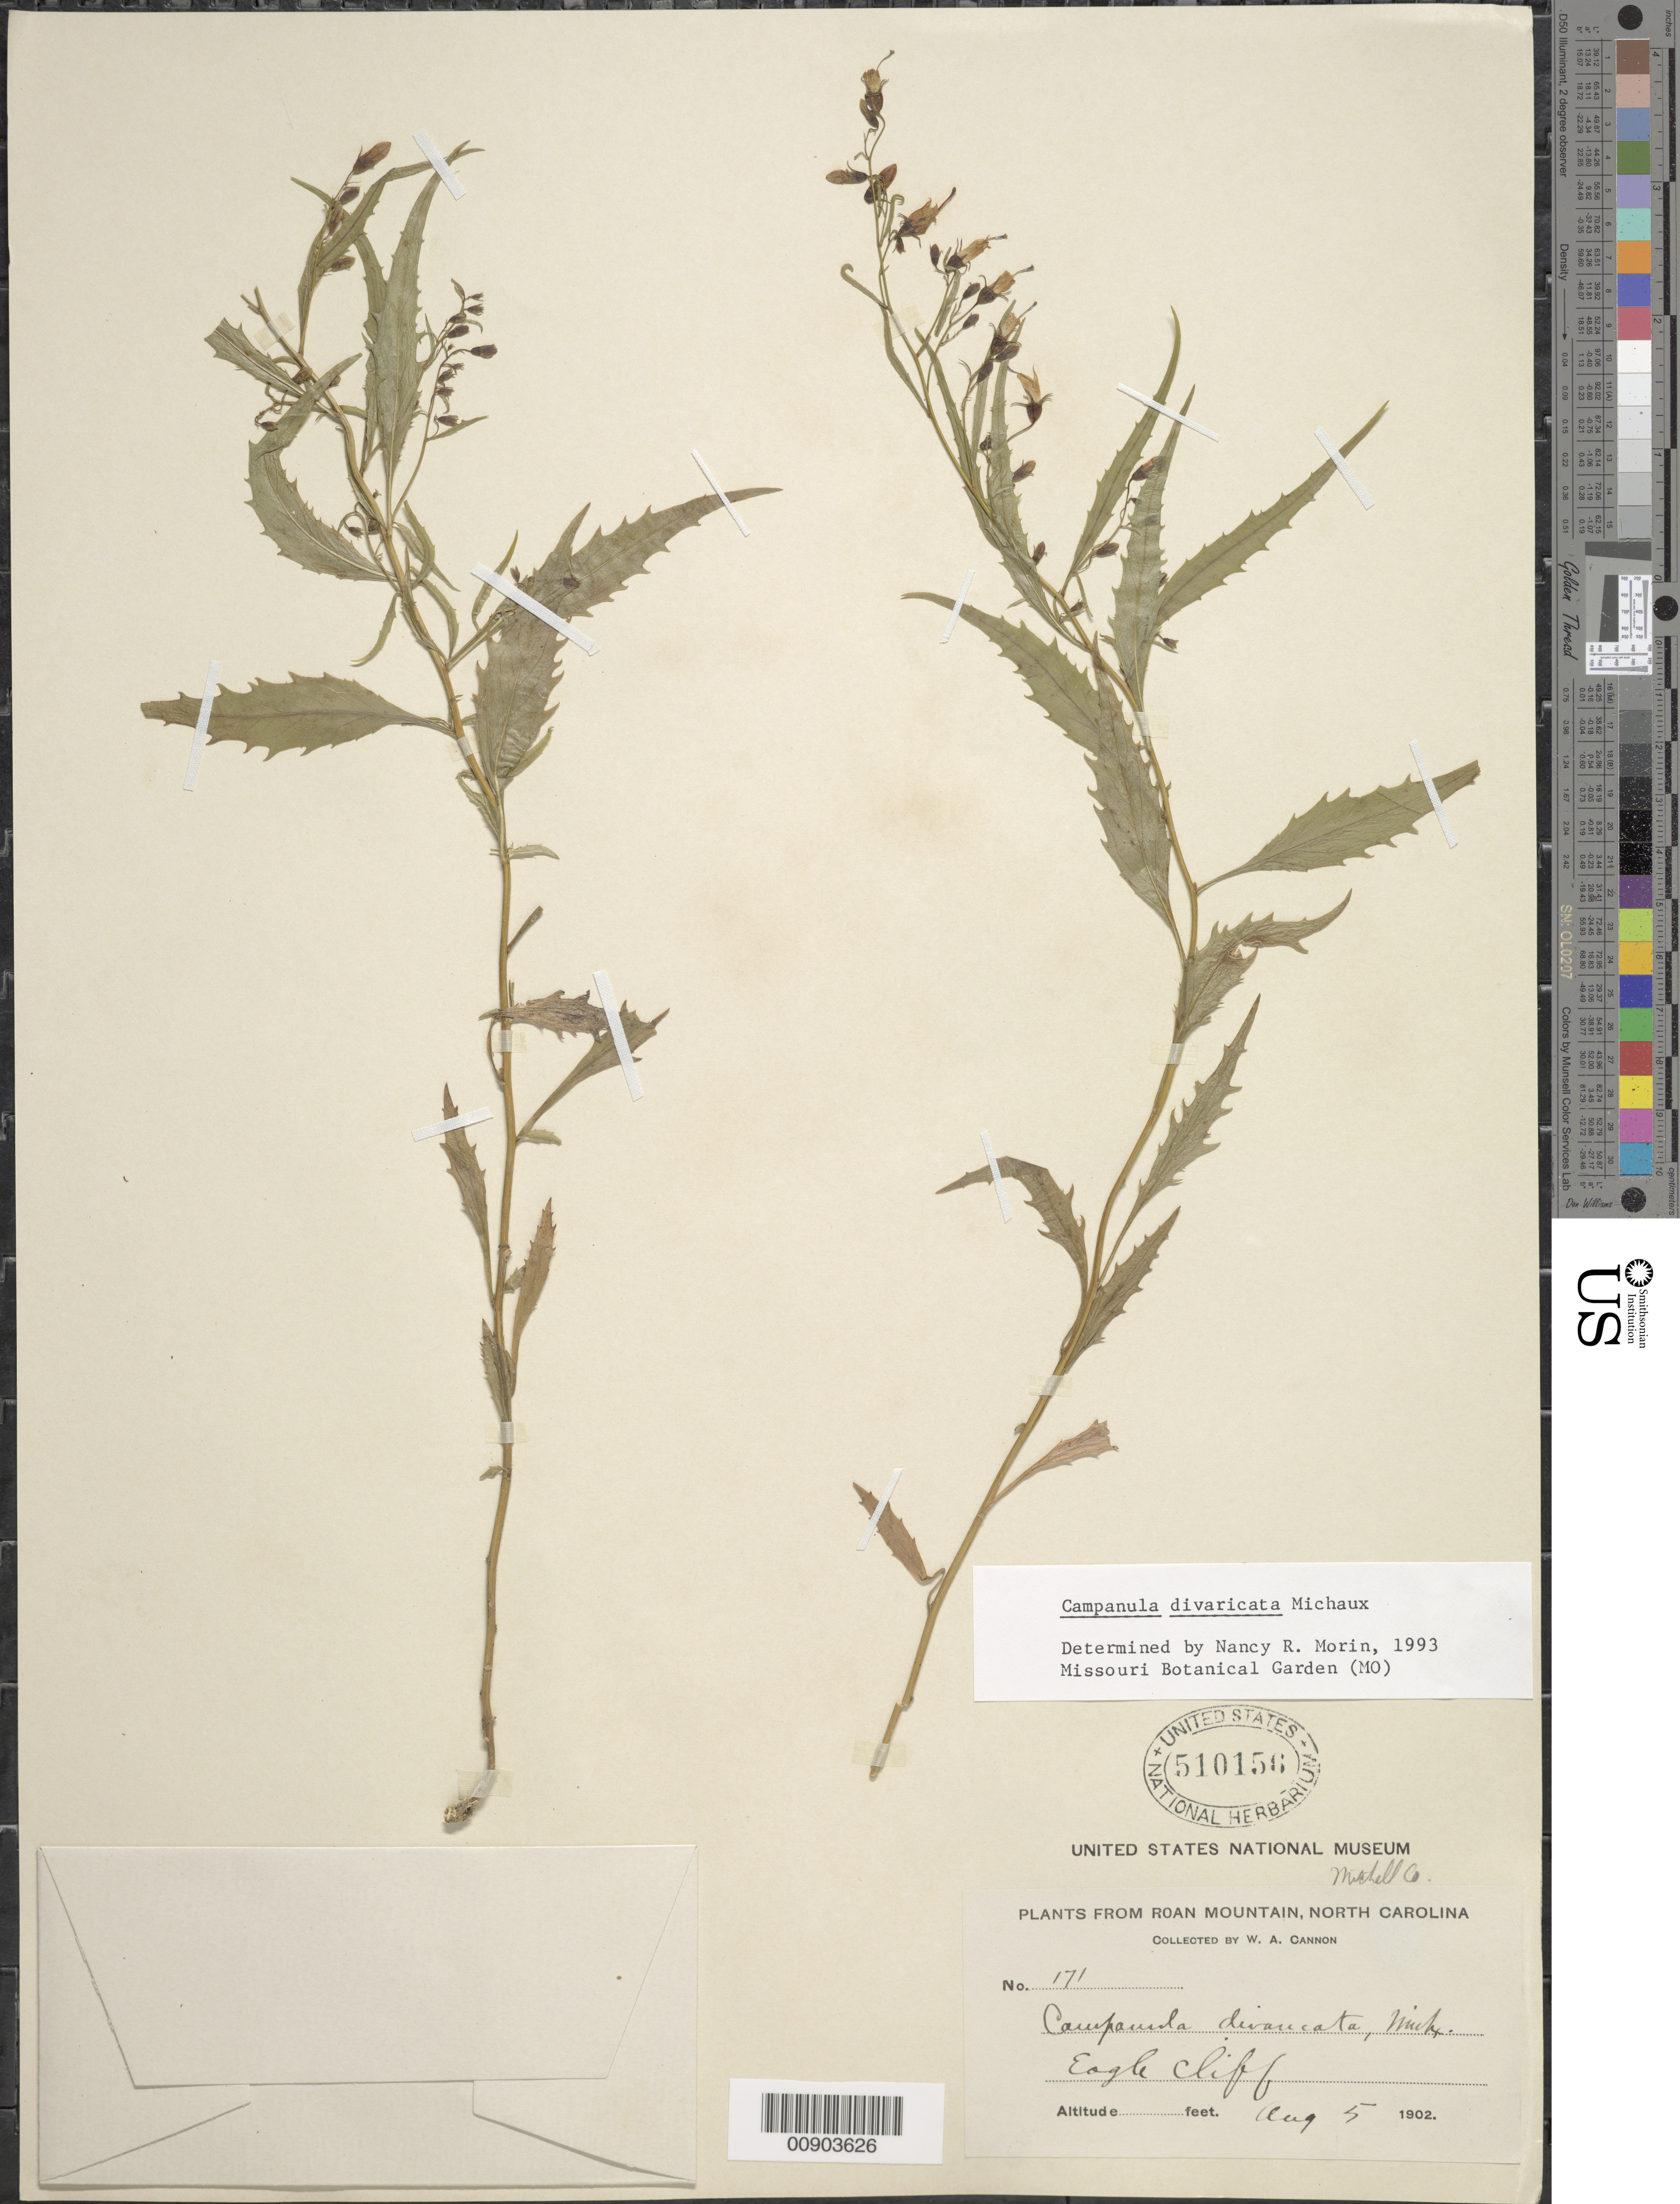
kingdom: Plantae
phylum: Tracheophyta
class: Magnoliopsida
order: Asterales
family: Campanulaceae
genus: Campanula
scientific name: Campanula divaricata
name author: Michx.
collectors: W. Cannon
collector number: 171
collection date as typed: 05 Aug 1902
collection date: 1902-08-05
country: United States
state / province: North Carolina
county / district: Mitchell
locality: Eagle Pass, Roan Mtn.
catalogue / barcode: US 510156